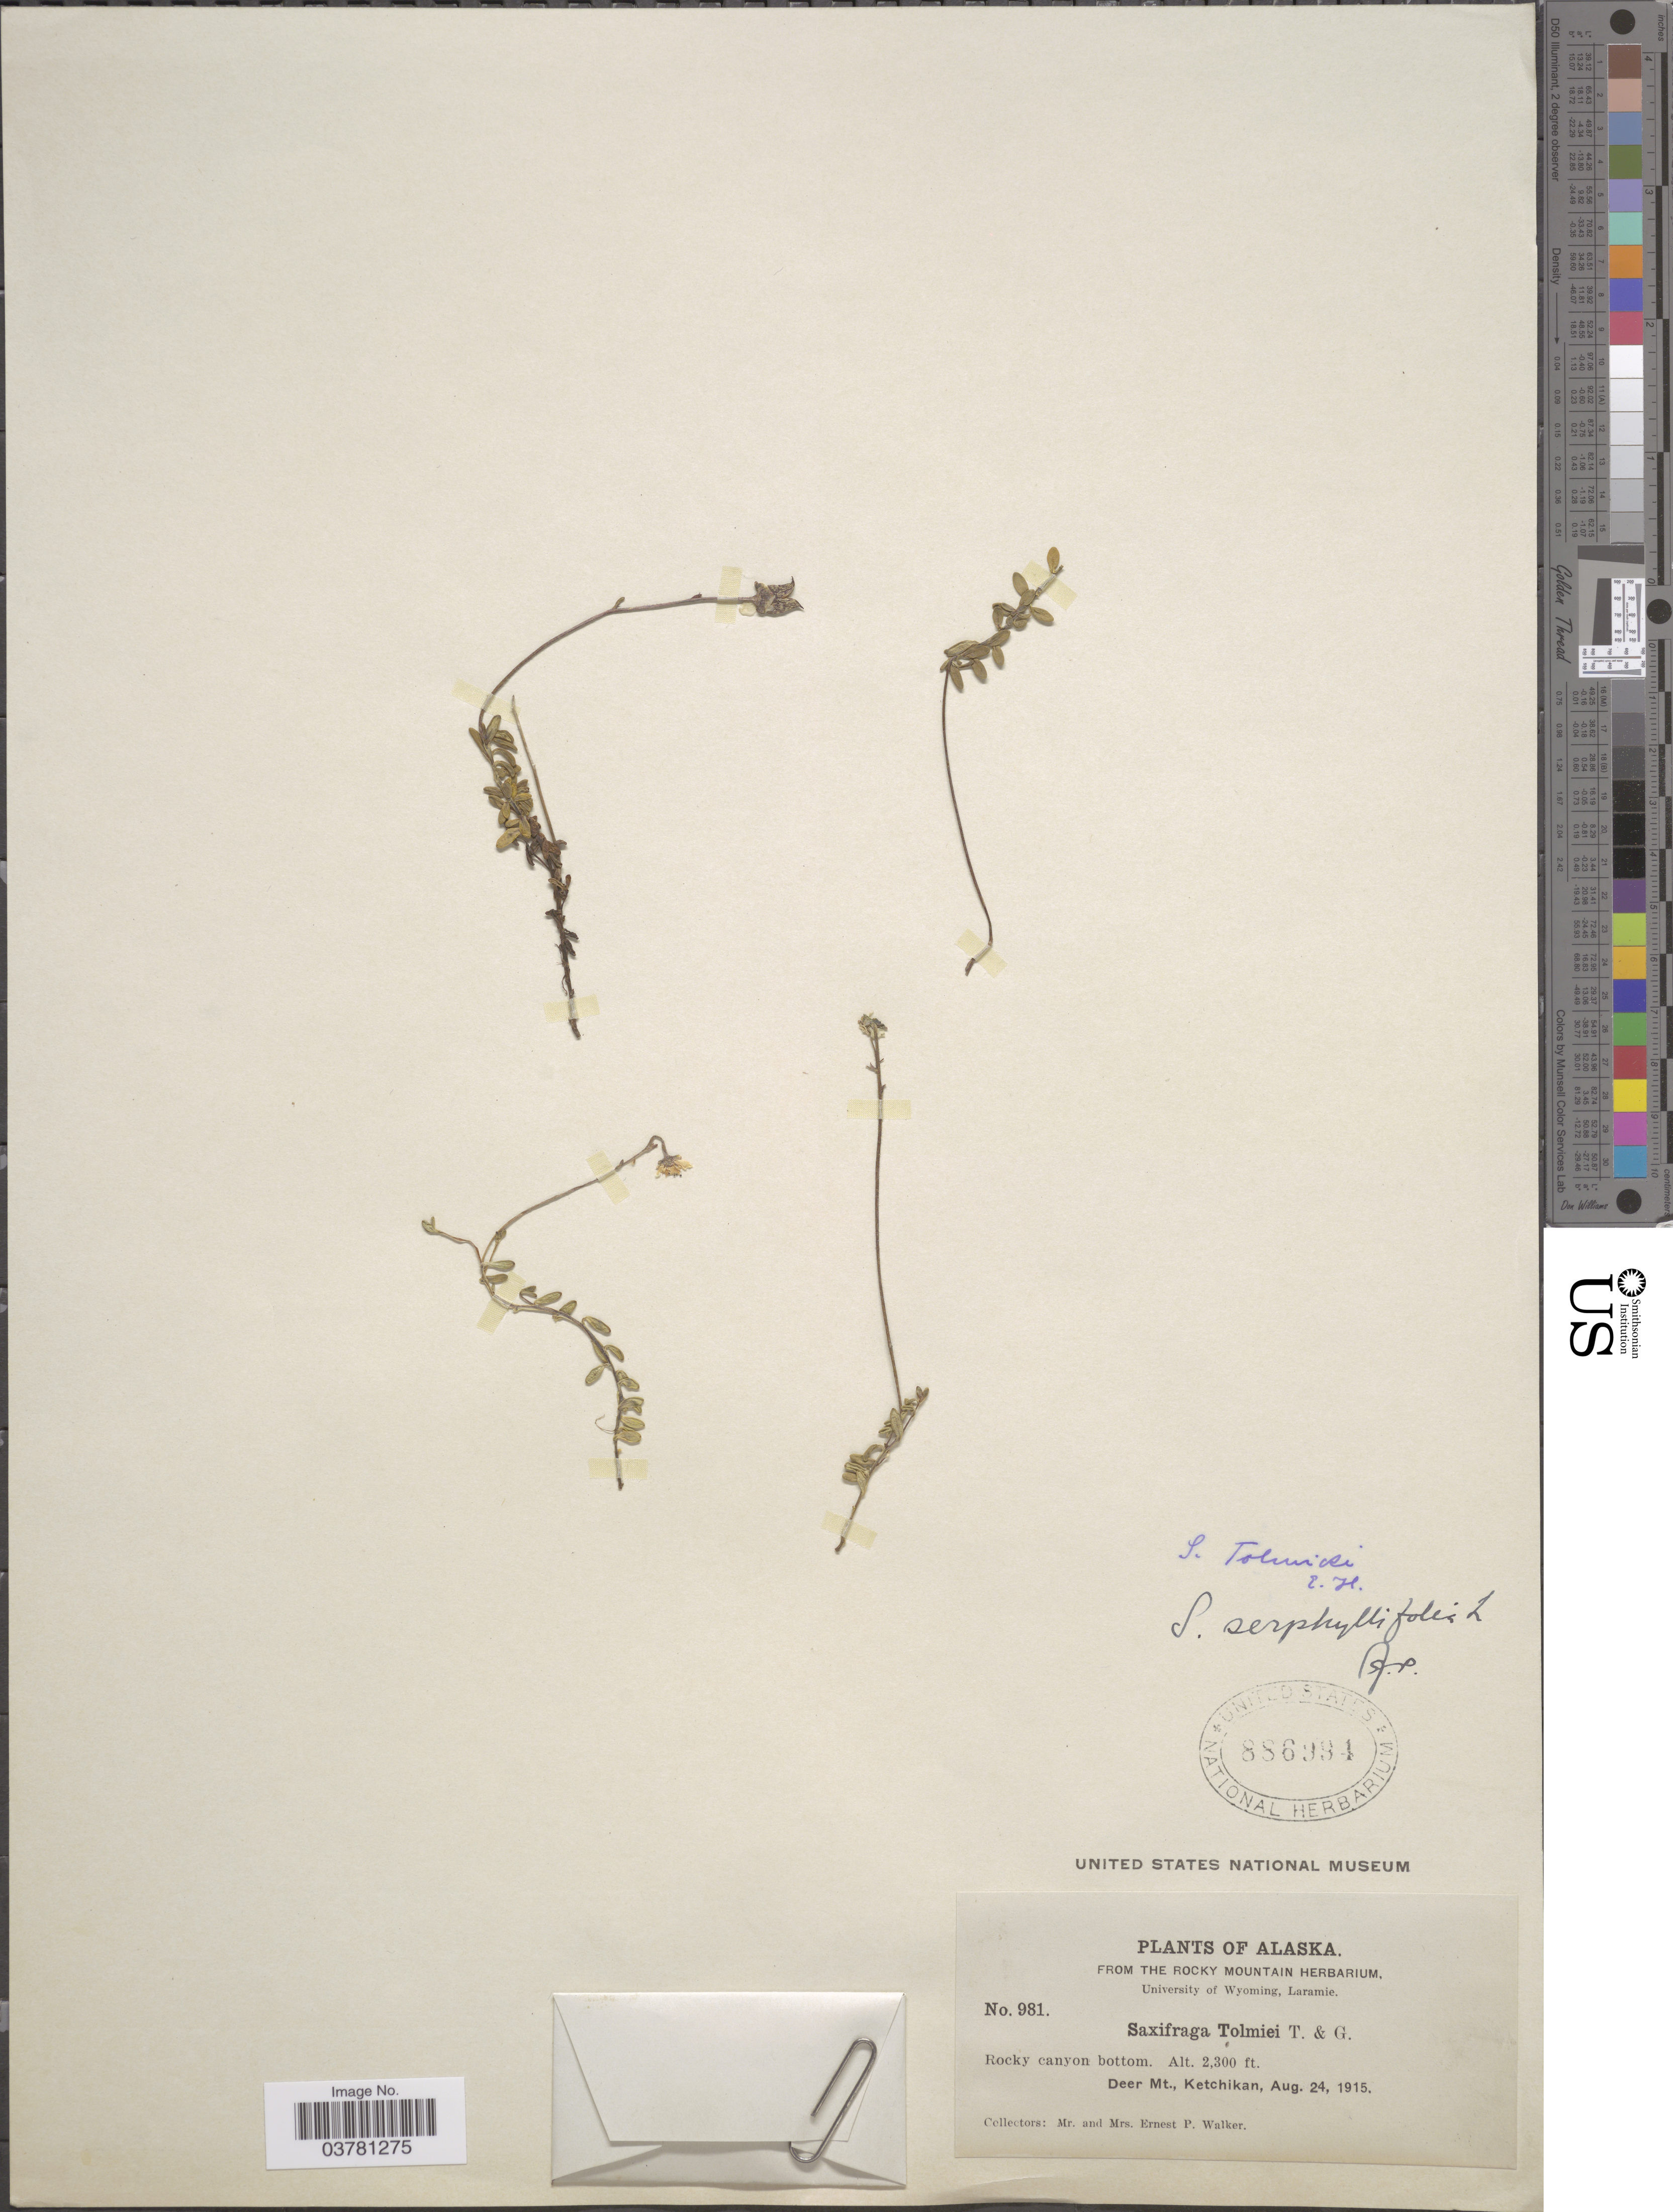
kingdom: Plantae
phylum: Tracheophyta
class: Magnoliopsida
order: Saxifragales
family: Saxifragaceae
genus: Micranthes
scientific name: Micranthes tolmiei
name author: (Torr. & A. Gray) Brouillet & Gornall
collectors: E. P. Walker & E. Walker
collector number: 981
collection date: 1915-08-24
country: United States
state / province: Alaska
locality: Rocky canyon bottom. Deer Mt., Ketchikan.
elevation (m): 701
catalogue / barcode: US 886994